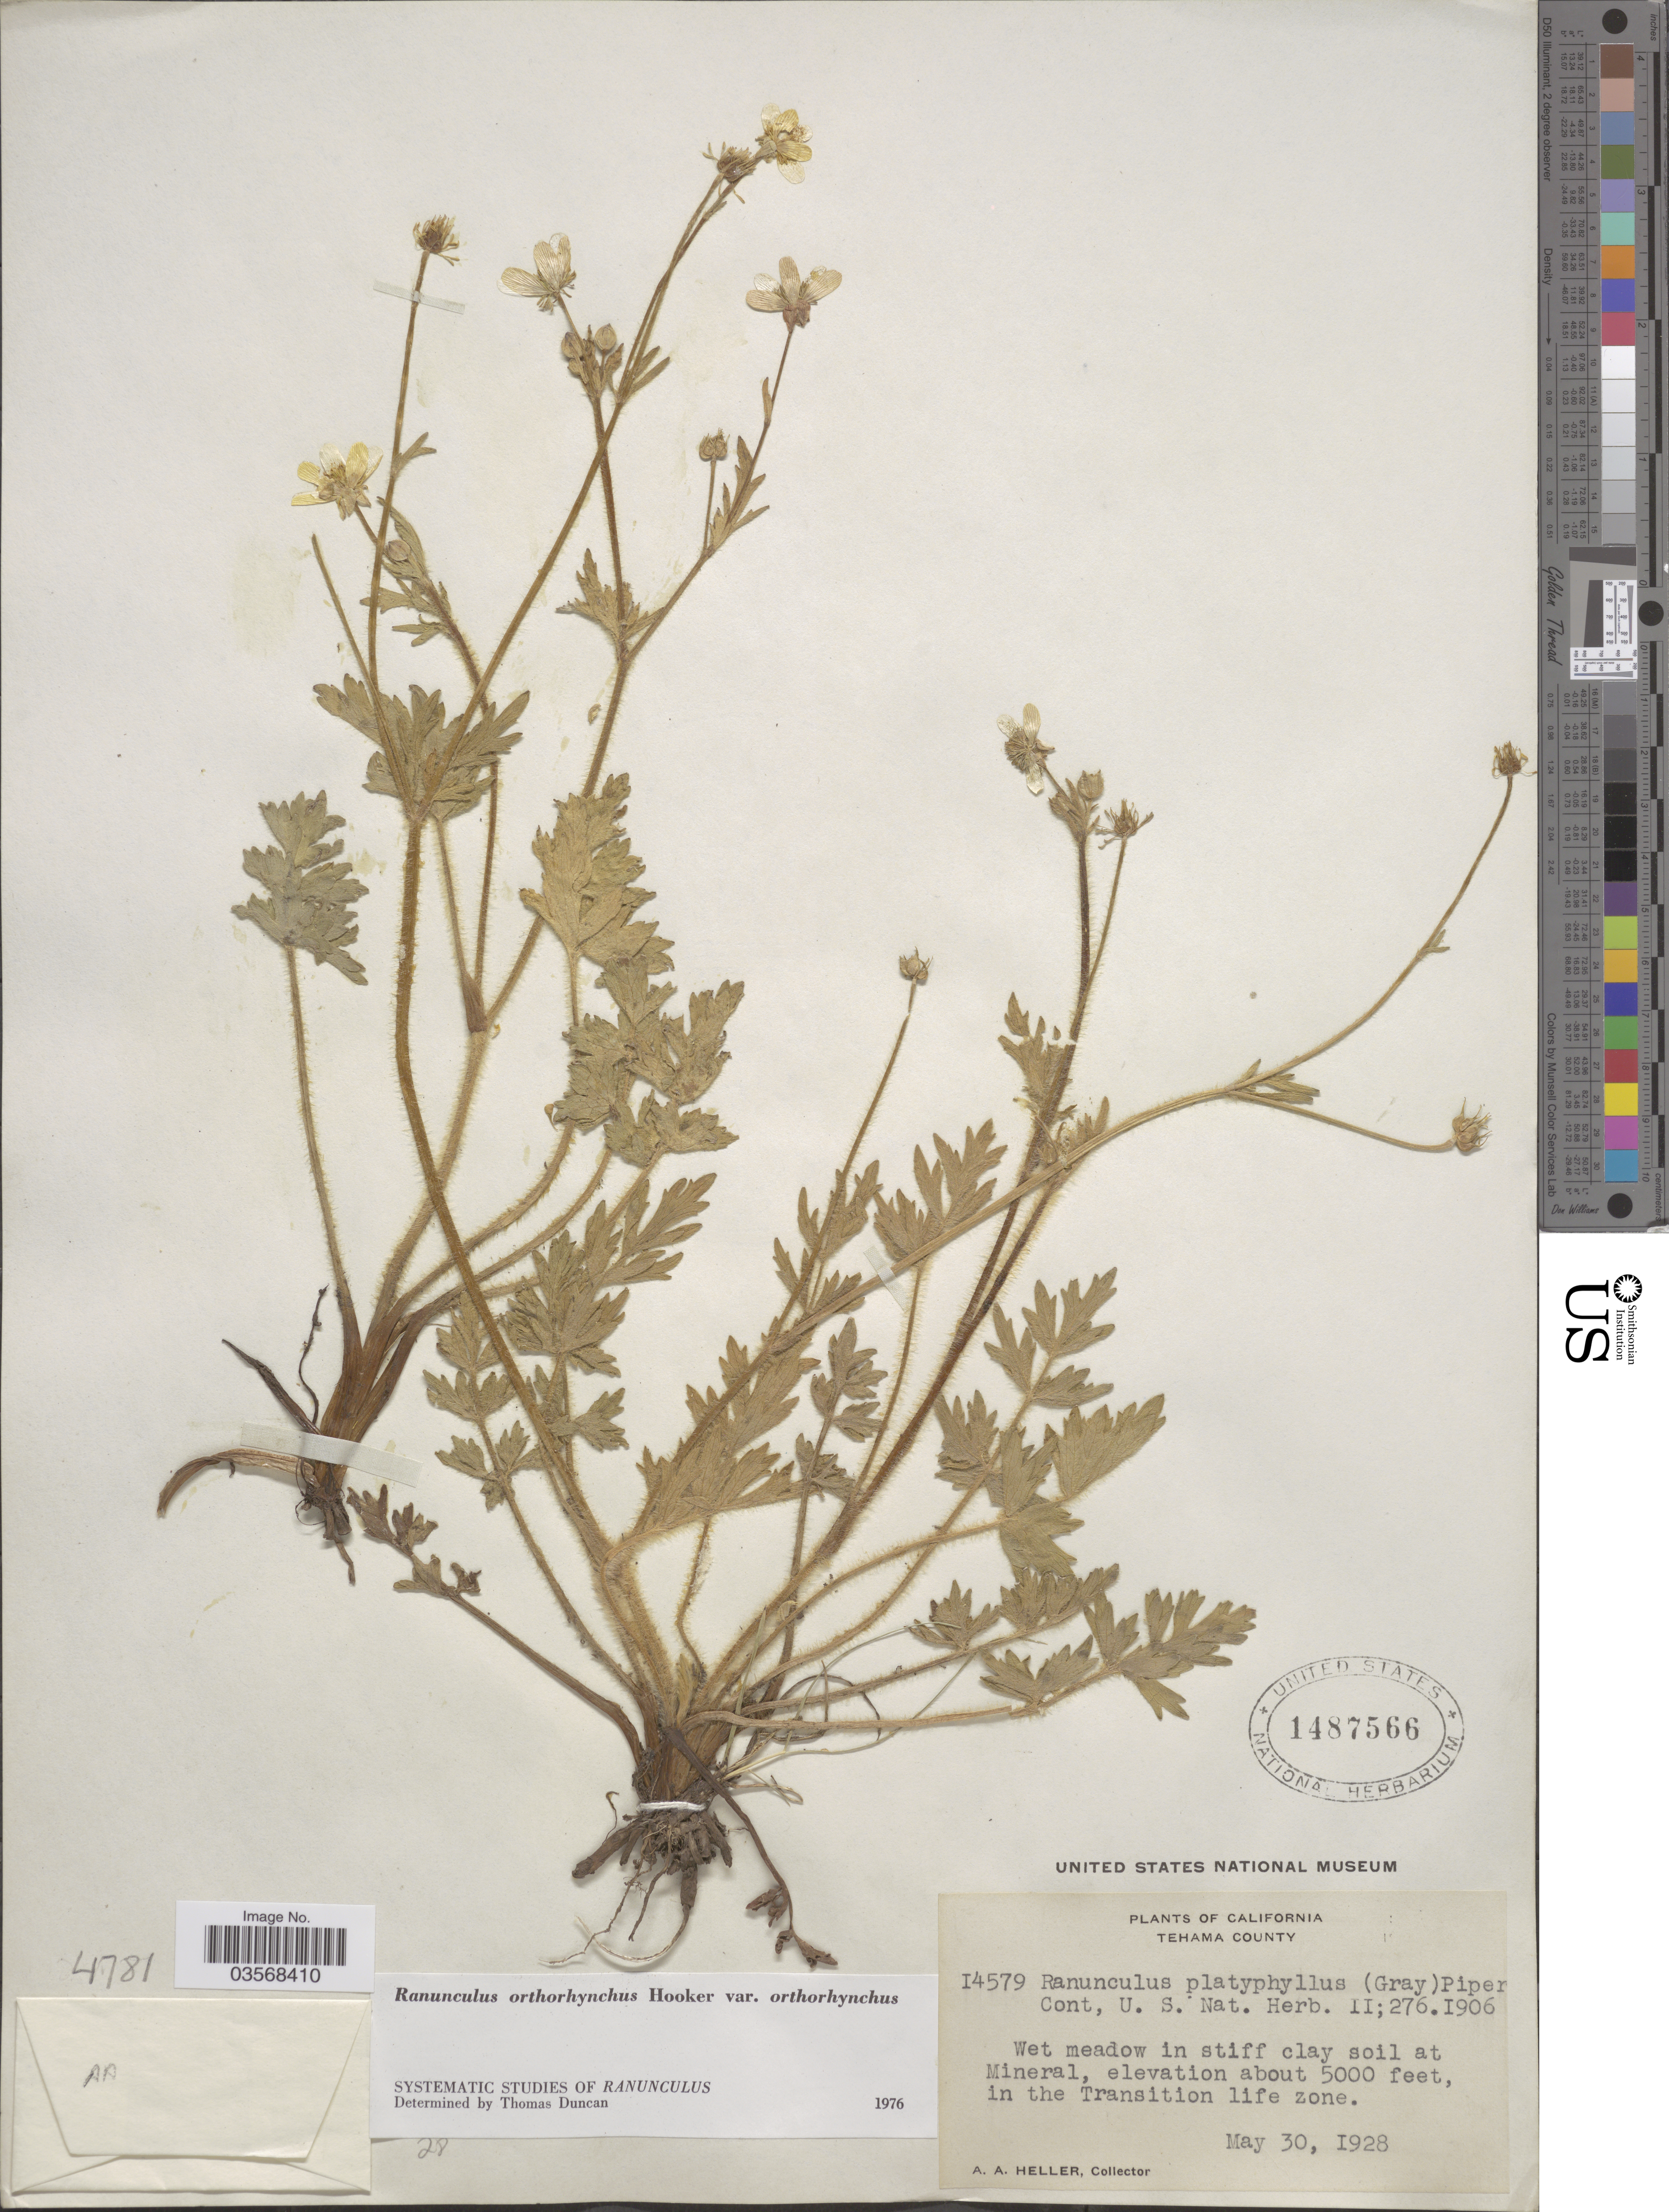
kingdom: Plantae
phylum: Tracheophyta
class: Magnoliopsida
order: Ranunculales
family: Ranunculaceae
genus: Ranunculus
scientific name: Ranunculus orthorhynchus var. orthorhynchus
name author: Hook.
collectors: A. A. Heller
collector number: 14579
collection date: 1928-05-30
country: United States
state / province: California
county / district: Tehama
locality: Tehama County. At Mineral, in the Transition life zone.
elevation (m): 1524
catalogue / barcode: US 1487566